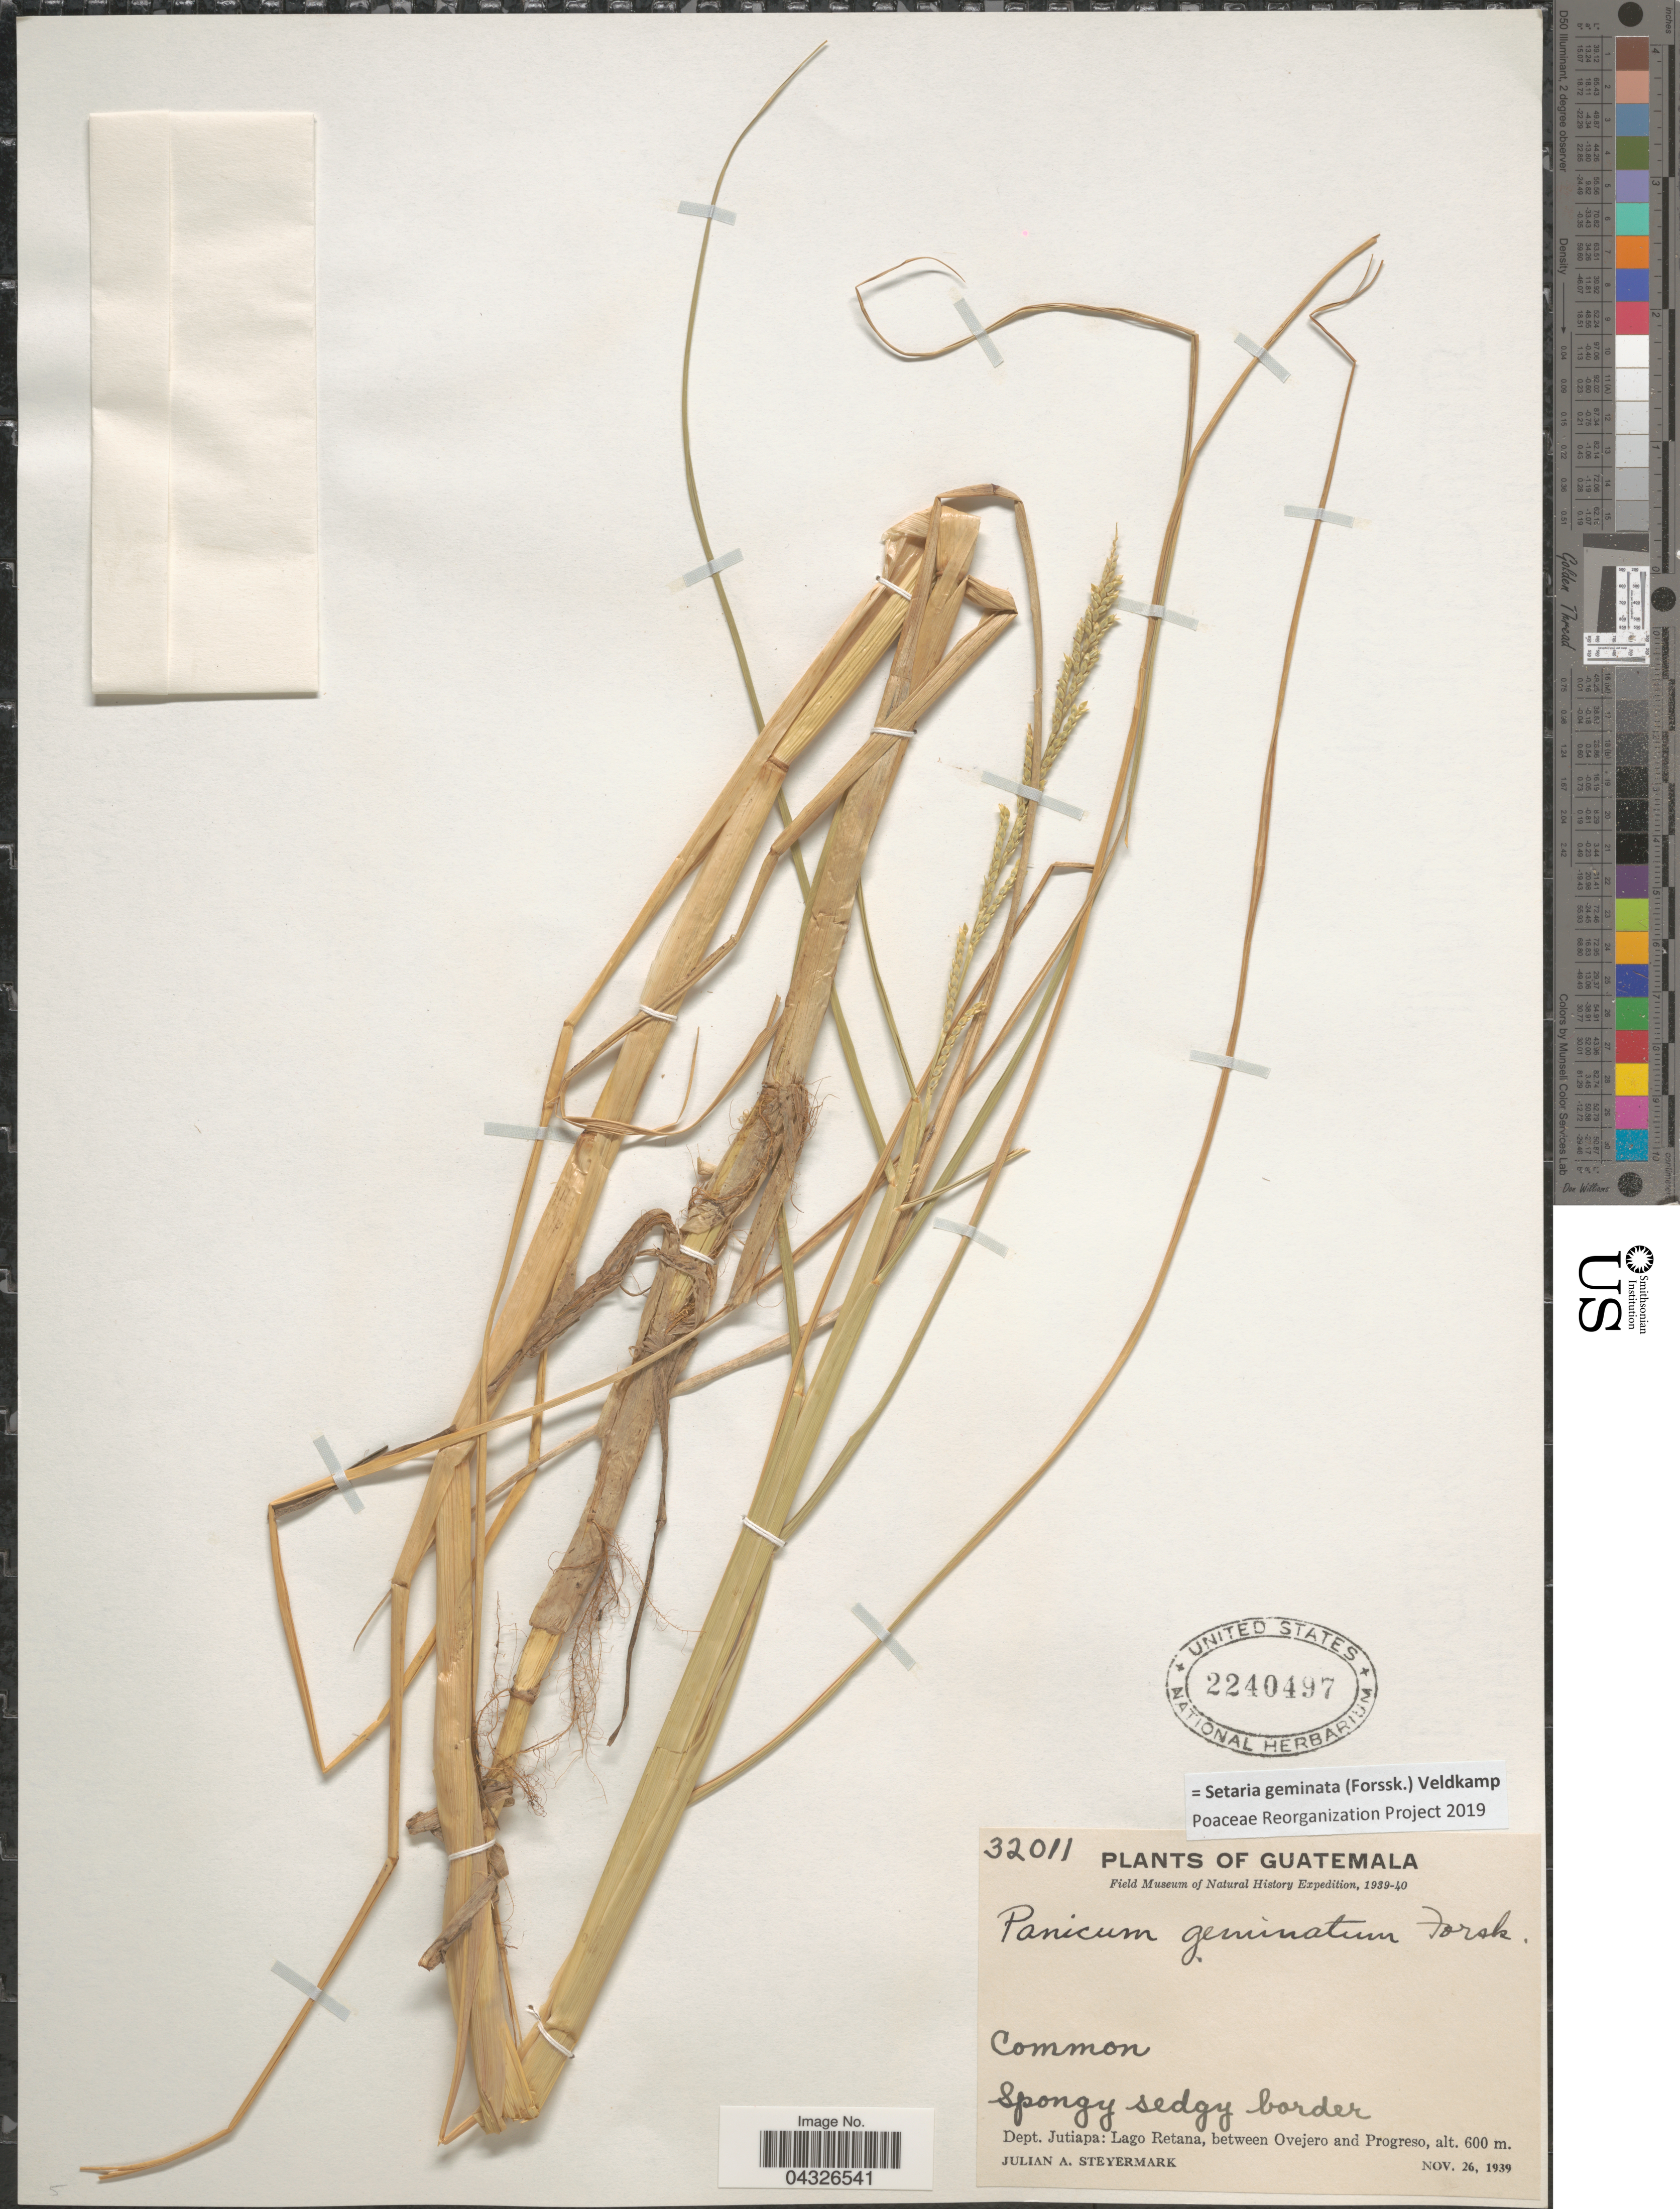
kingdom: Plantae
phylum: Tracheophyta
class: Liliopsida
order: Poales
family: Poaceae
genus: Setaria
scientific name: Setaria geminata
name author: (Forssk.) Veldkamp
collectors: J. Steyermark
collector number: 32011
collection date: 1939-11-26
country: Guatemala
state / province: Jutiapa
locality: Field Museum of Natural History Expedition, 1939-40. Common. Spongy sedgy border. Dept. Jutiapa: Lago Retana, between Ovejero and Progreso.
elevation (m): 600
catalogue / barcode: US 2240497